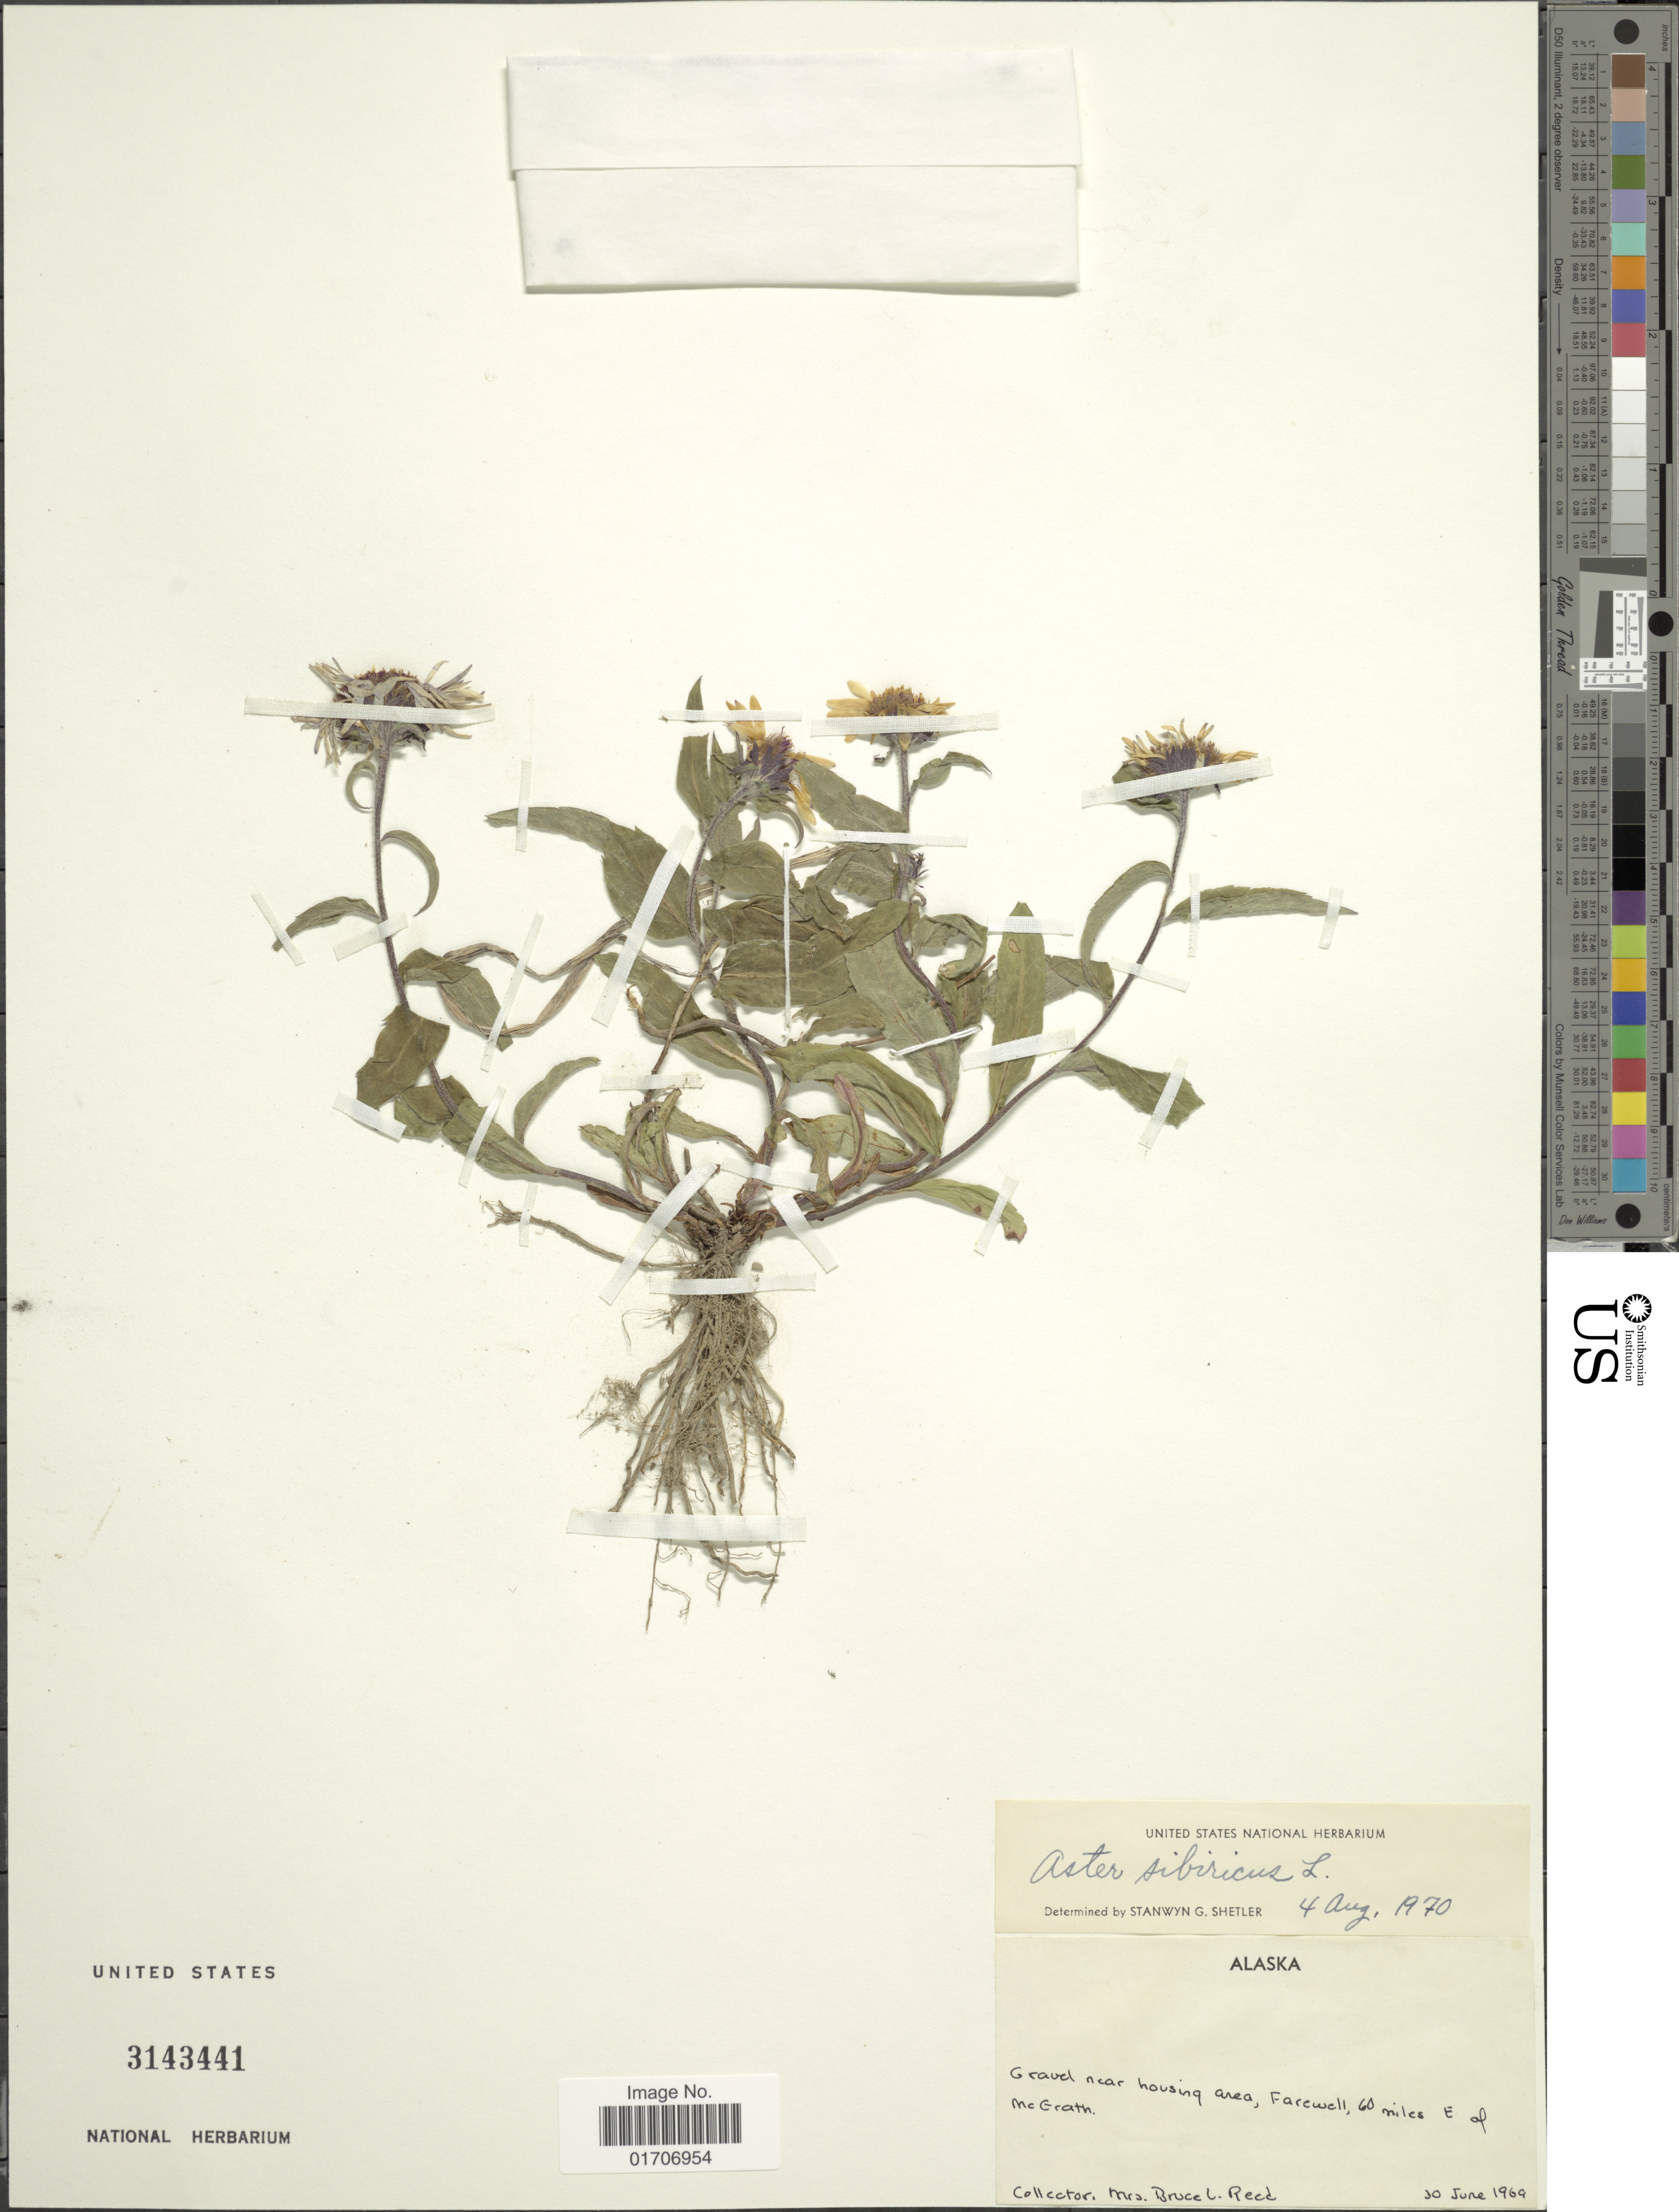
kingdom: Plantae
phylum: Tracheophyta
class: Magnoliopsida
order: Asterales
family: Asteraceae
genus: Eurybia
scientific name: Eurybia sibirica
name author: (L.) G.L. Nesom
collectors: B. Reed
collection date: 1969-06-30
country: United States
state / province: Alaska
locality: Gravel near housing area, Farewell, 60 miles E of McGrath.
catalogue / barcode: US 3143441